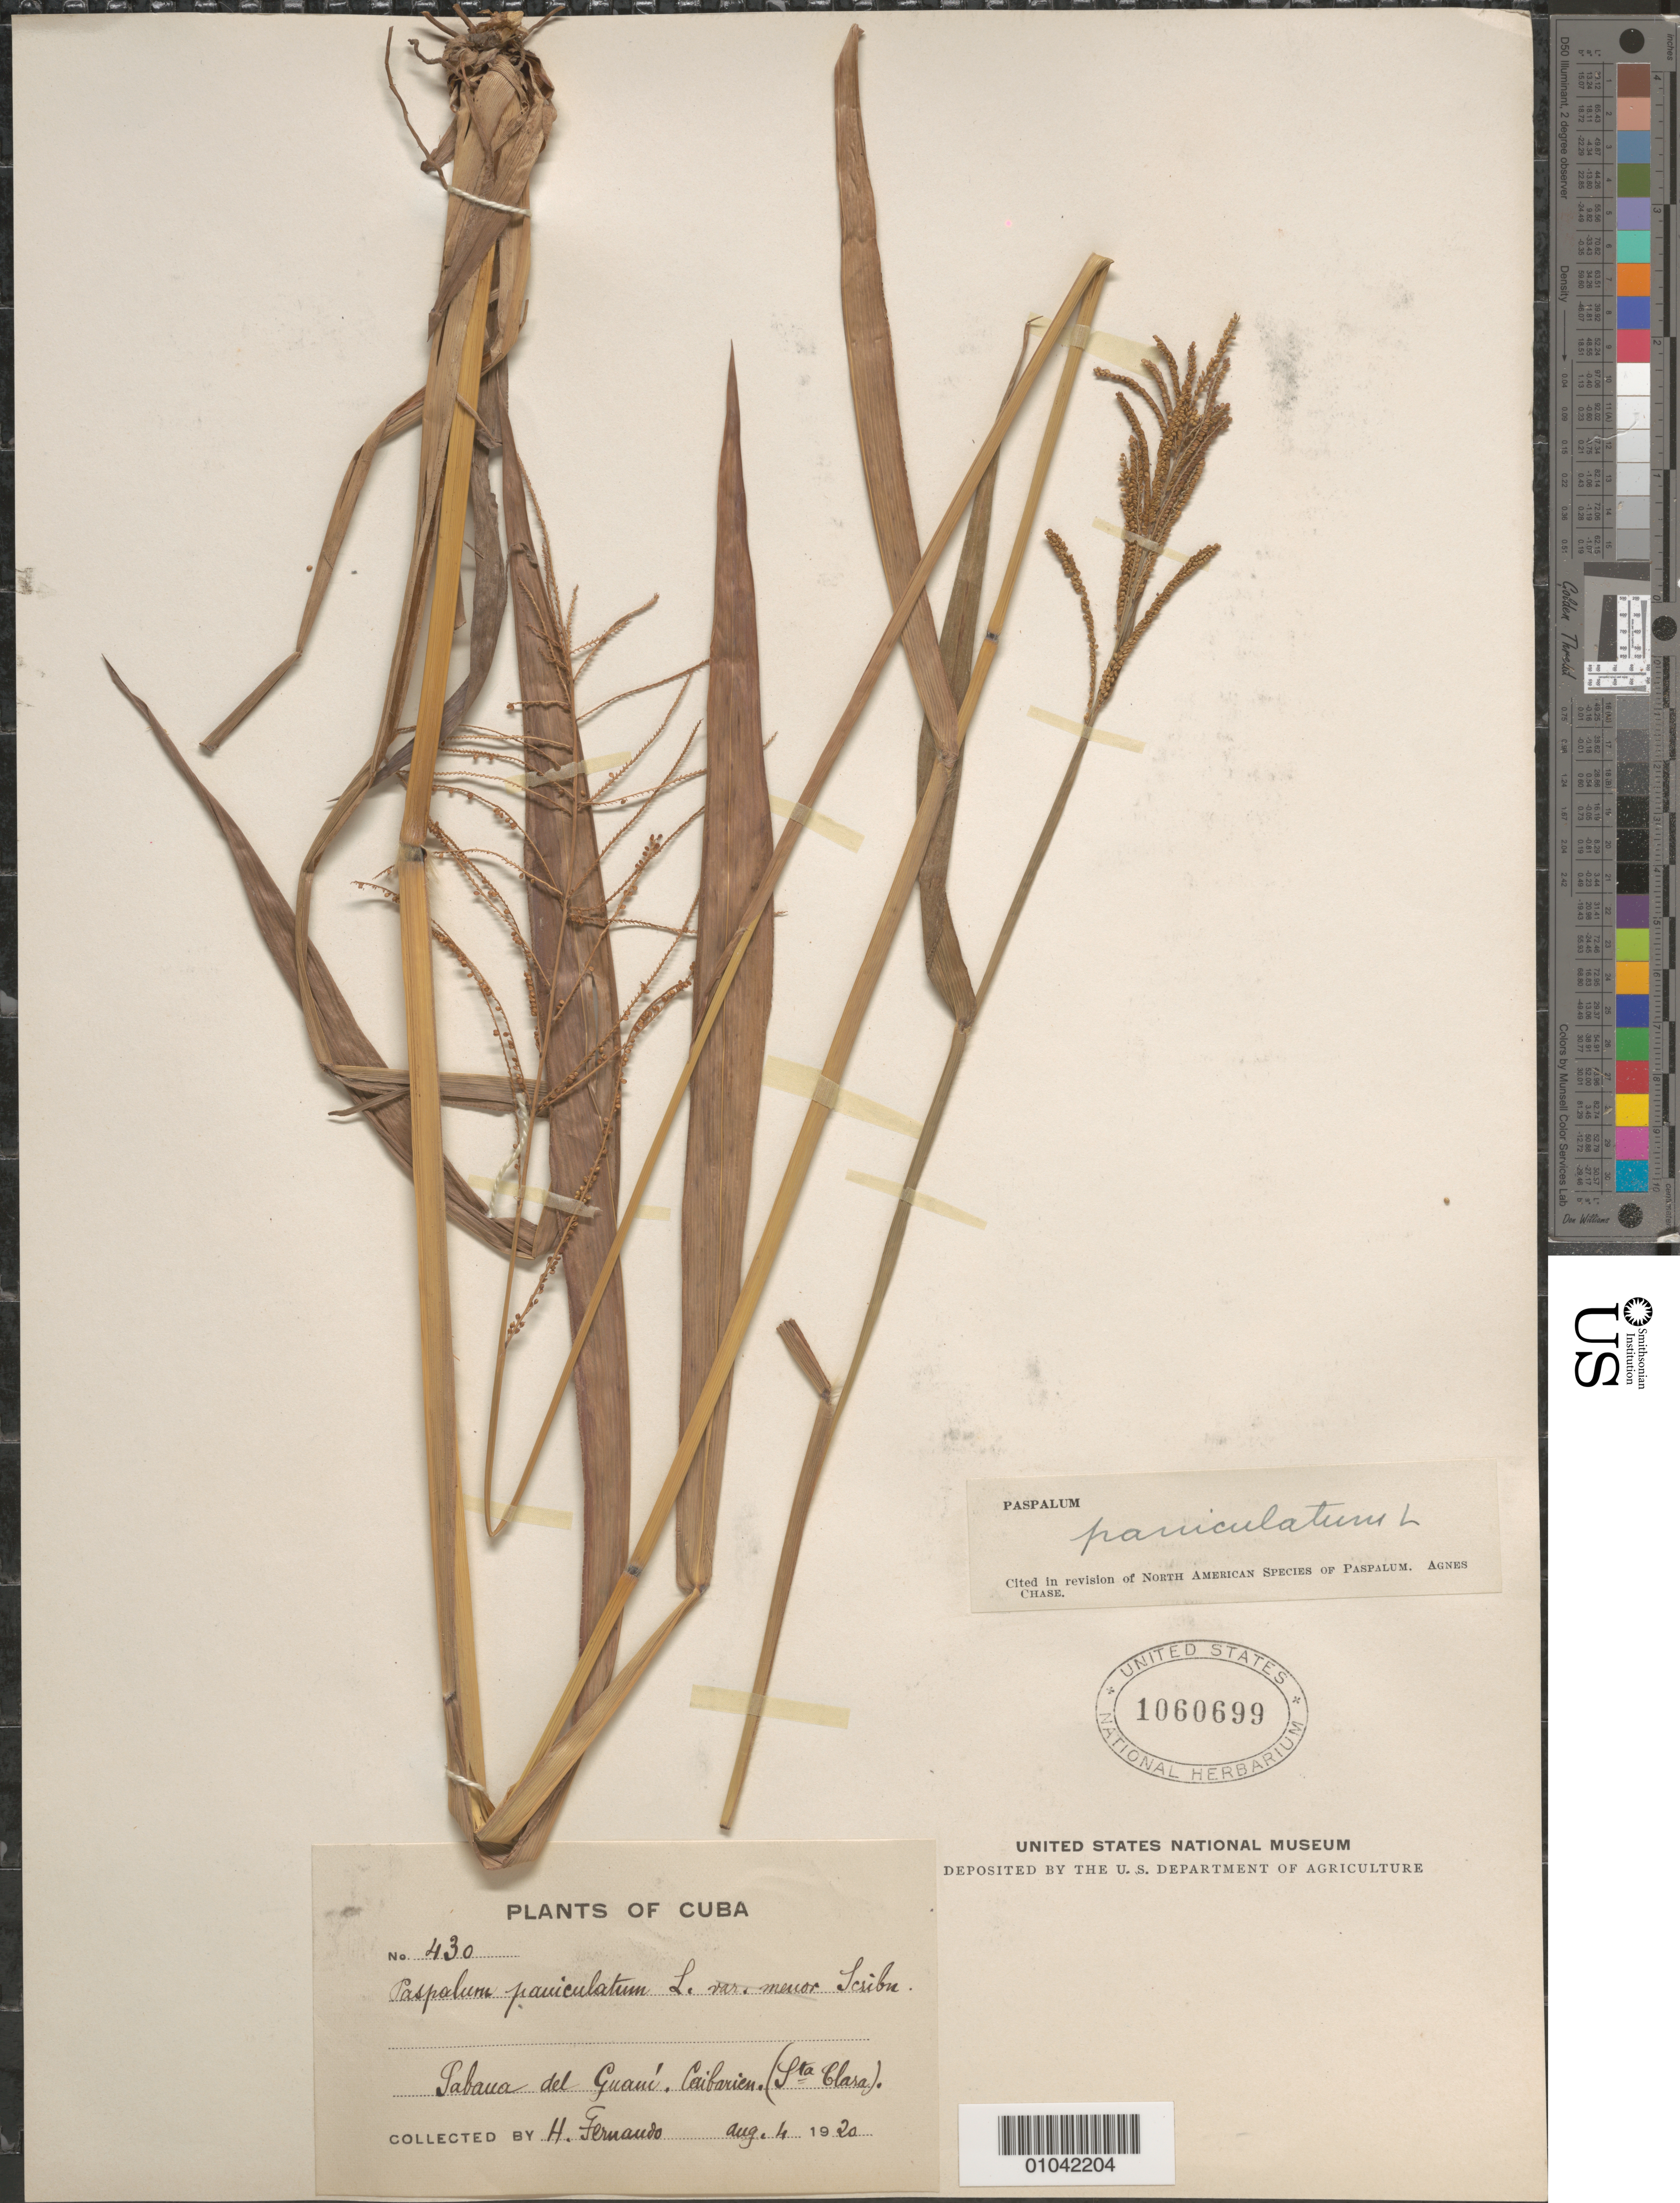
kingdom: Plantae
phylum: Tracheophyta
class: Liliopsida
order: Poales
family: Poaceae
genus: Paspalum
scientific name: Paspalum paniculatum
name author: L.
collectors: H. Fernando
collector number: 430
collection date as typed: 04 Aug 1920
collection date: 1920-08-04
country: Cuba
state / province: Villa Clara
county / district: Caibarién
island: Cuba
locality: Sabana del Guane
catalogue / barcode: US 1060699